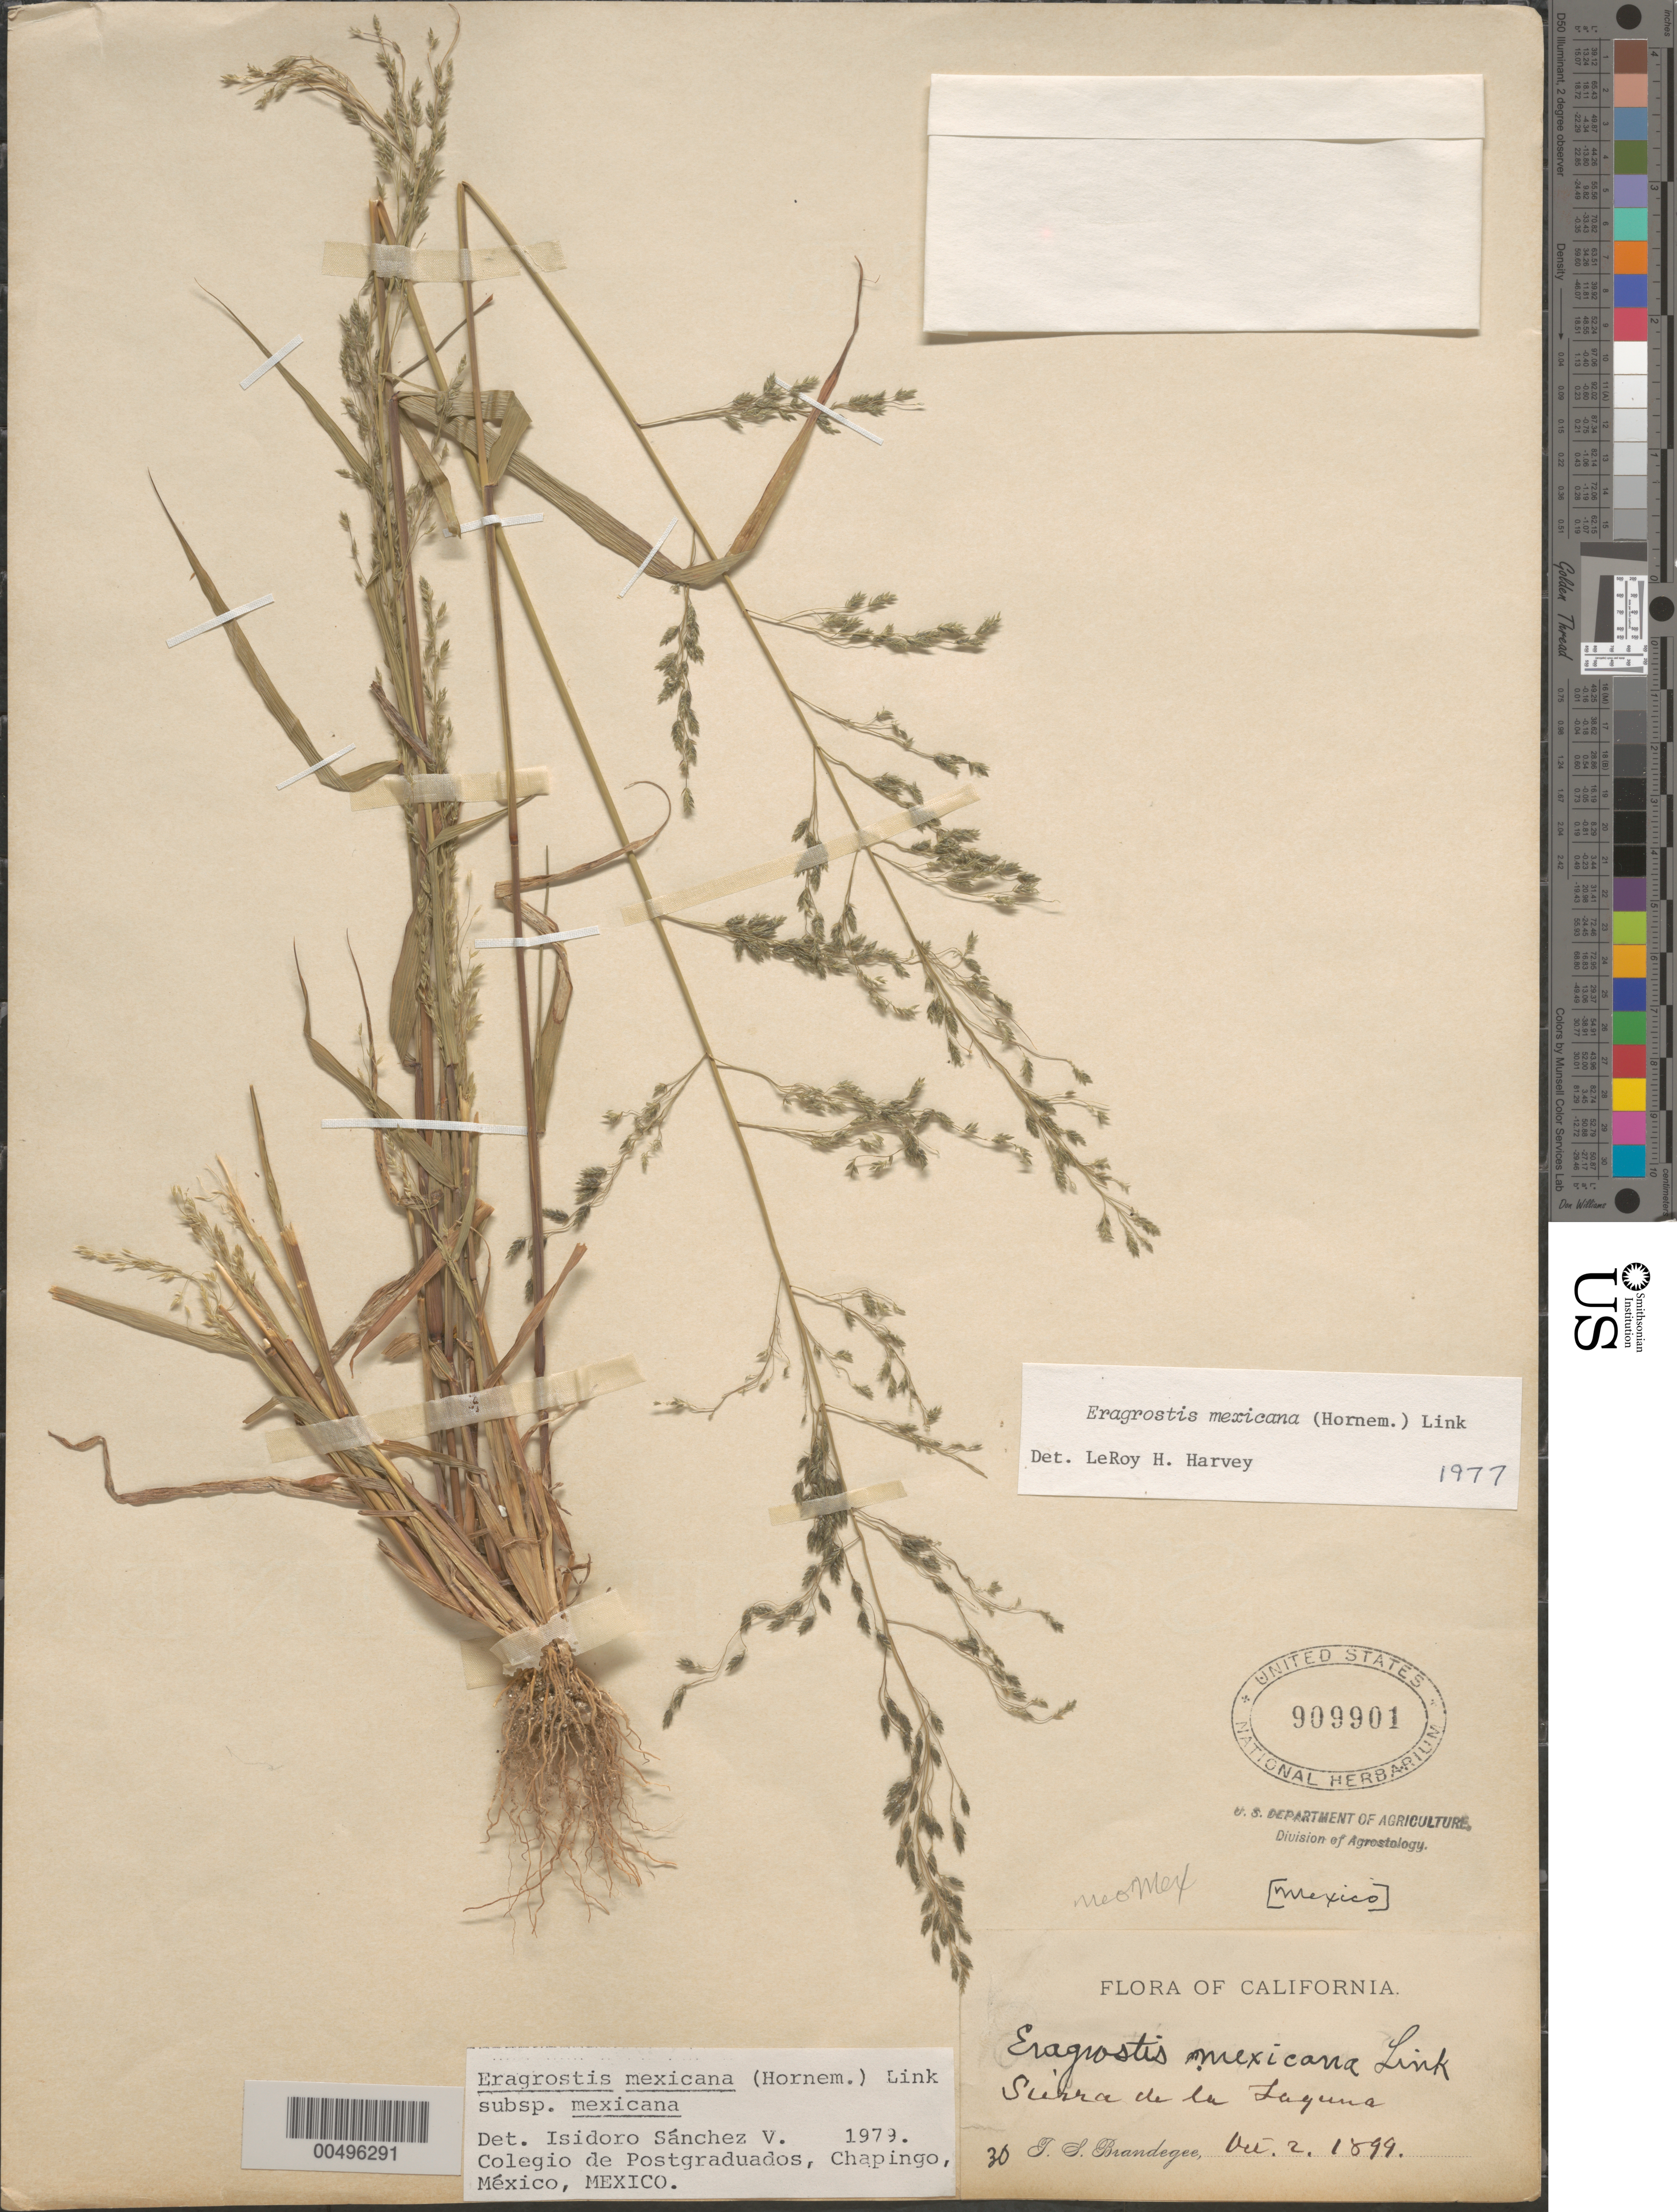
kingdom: Plantae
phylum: Tracheophyta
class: Liliopsida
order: Poales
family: Poaceae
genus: Eragrostis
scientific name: Eragrostis mexicana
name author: (Hornem.) Link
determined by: Sánchez Vega, I. M.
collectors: T. S. Brandegee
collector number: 30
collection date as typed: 2 Oct 1899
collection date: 1899-10-02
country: Mexico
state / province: Baja California Sur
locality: Sierra de la Laguna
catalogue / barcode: US 909901